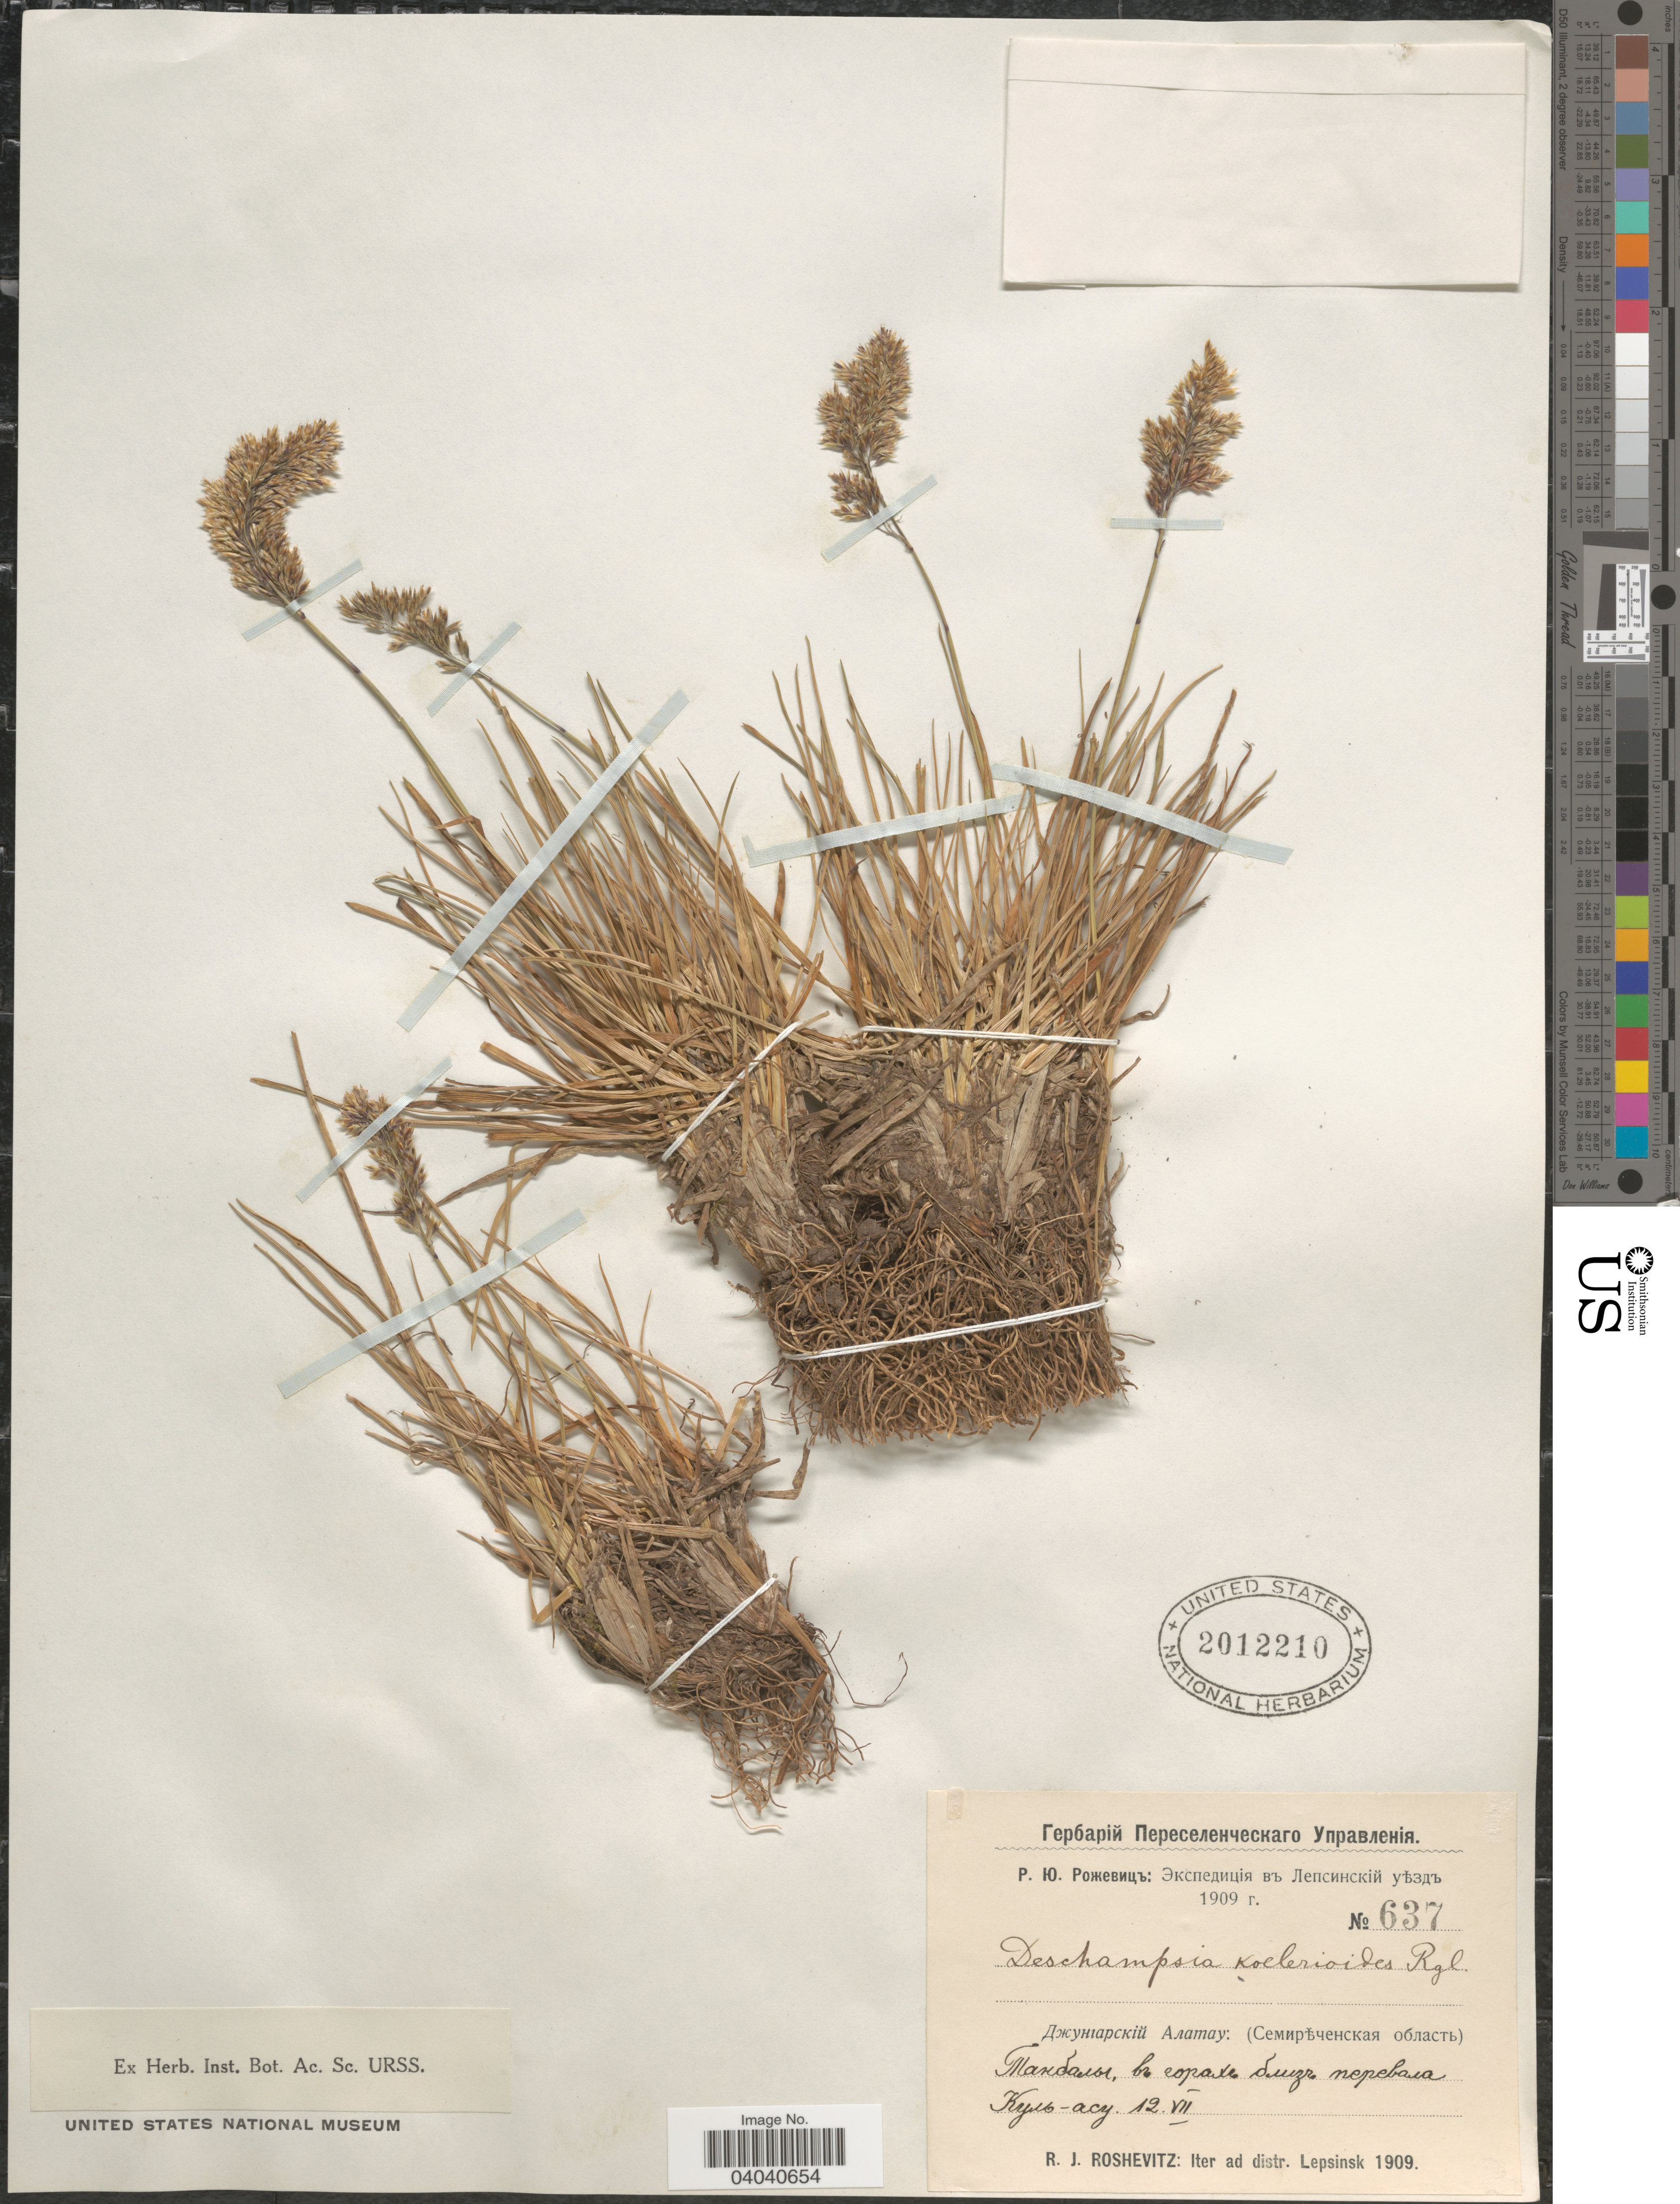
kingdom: Plantae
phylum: Tracheophyta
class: Liliopsida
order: Poales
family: Poaceae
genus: Deschampsia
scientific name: Deschampsia koelerioides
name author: Regel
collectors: R. J. Roshevitz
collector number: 637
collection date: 1909-07-12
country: Kazakhstan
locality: X. Iter ad distr. Lepsinsk.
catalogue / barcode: US 2012210